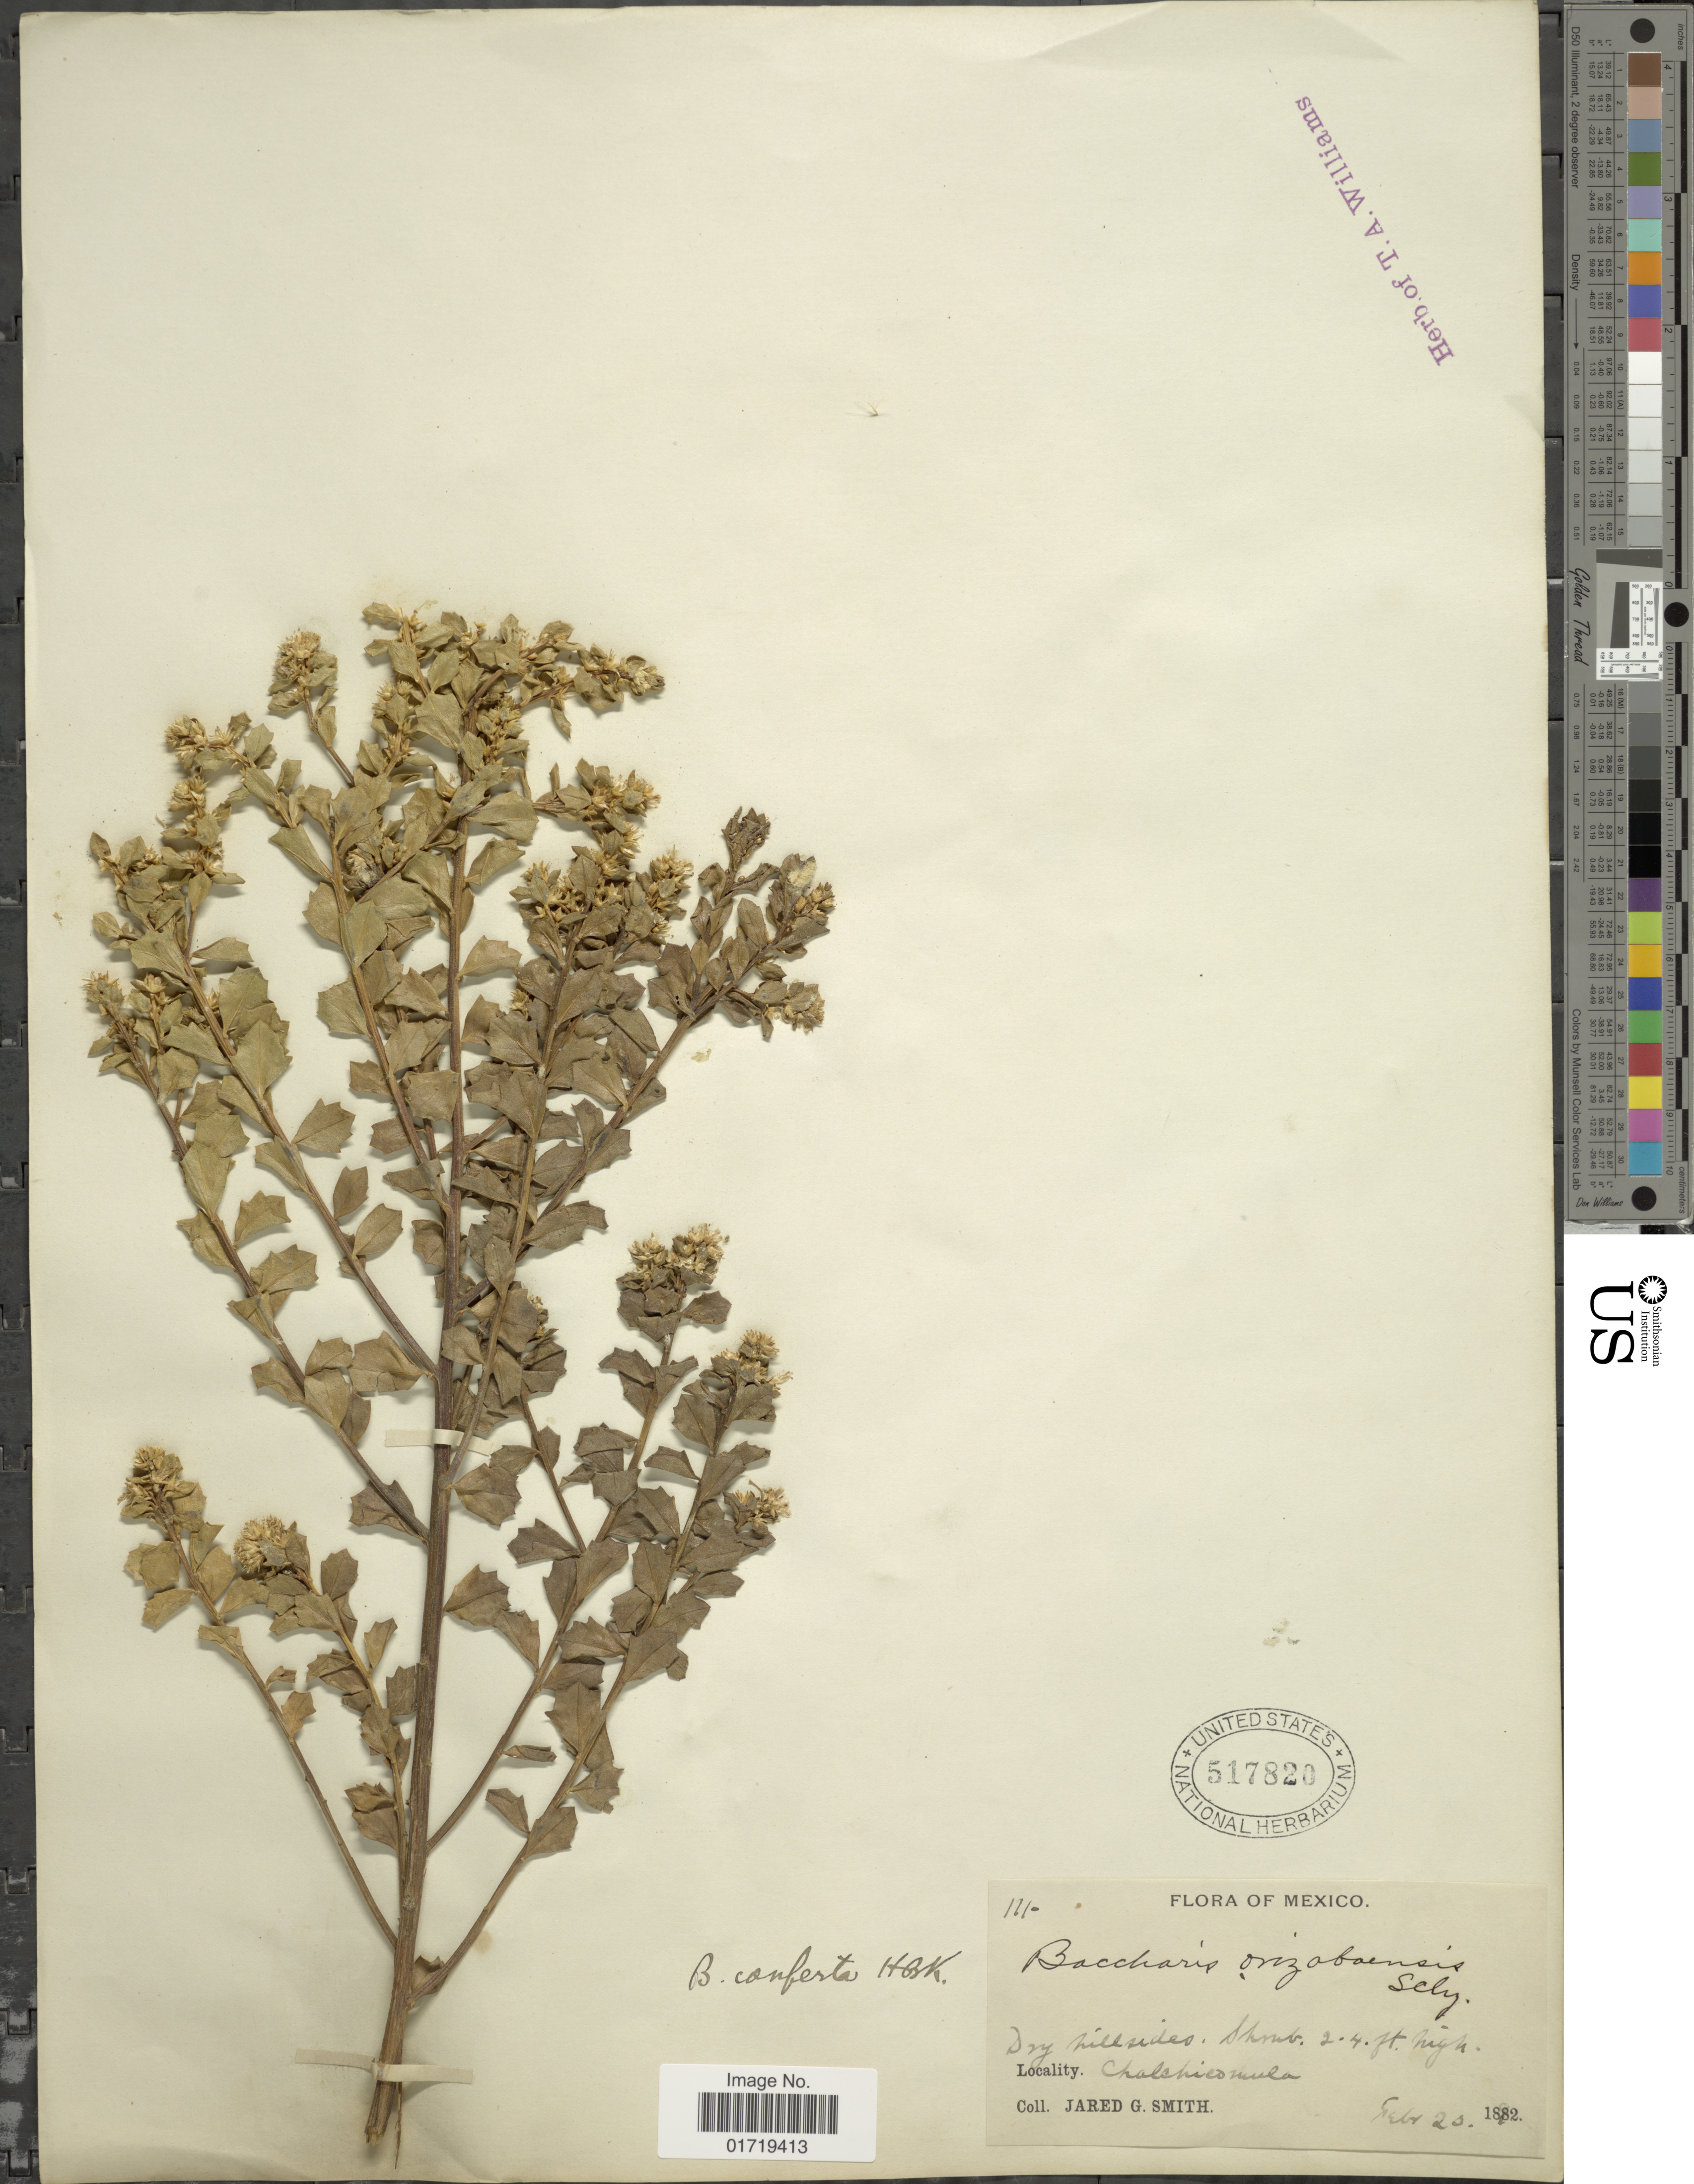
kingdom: Plantae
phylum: Tracheophyta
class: Magnoliopsida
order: Asterales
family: Asteraceae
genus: Baccharis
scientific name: Baccharis conferta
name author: Kunth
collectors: J. G. Smith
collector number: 111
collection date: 1882-02-20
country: Mexico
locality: Chalchicomula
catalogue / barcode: US 517820